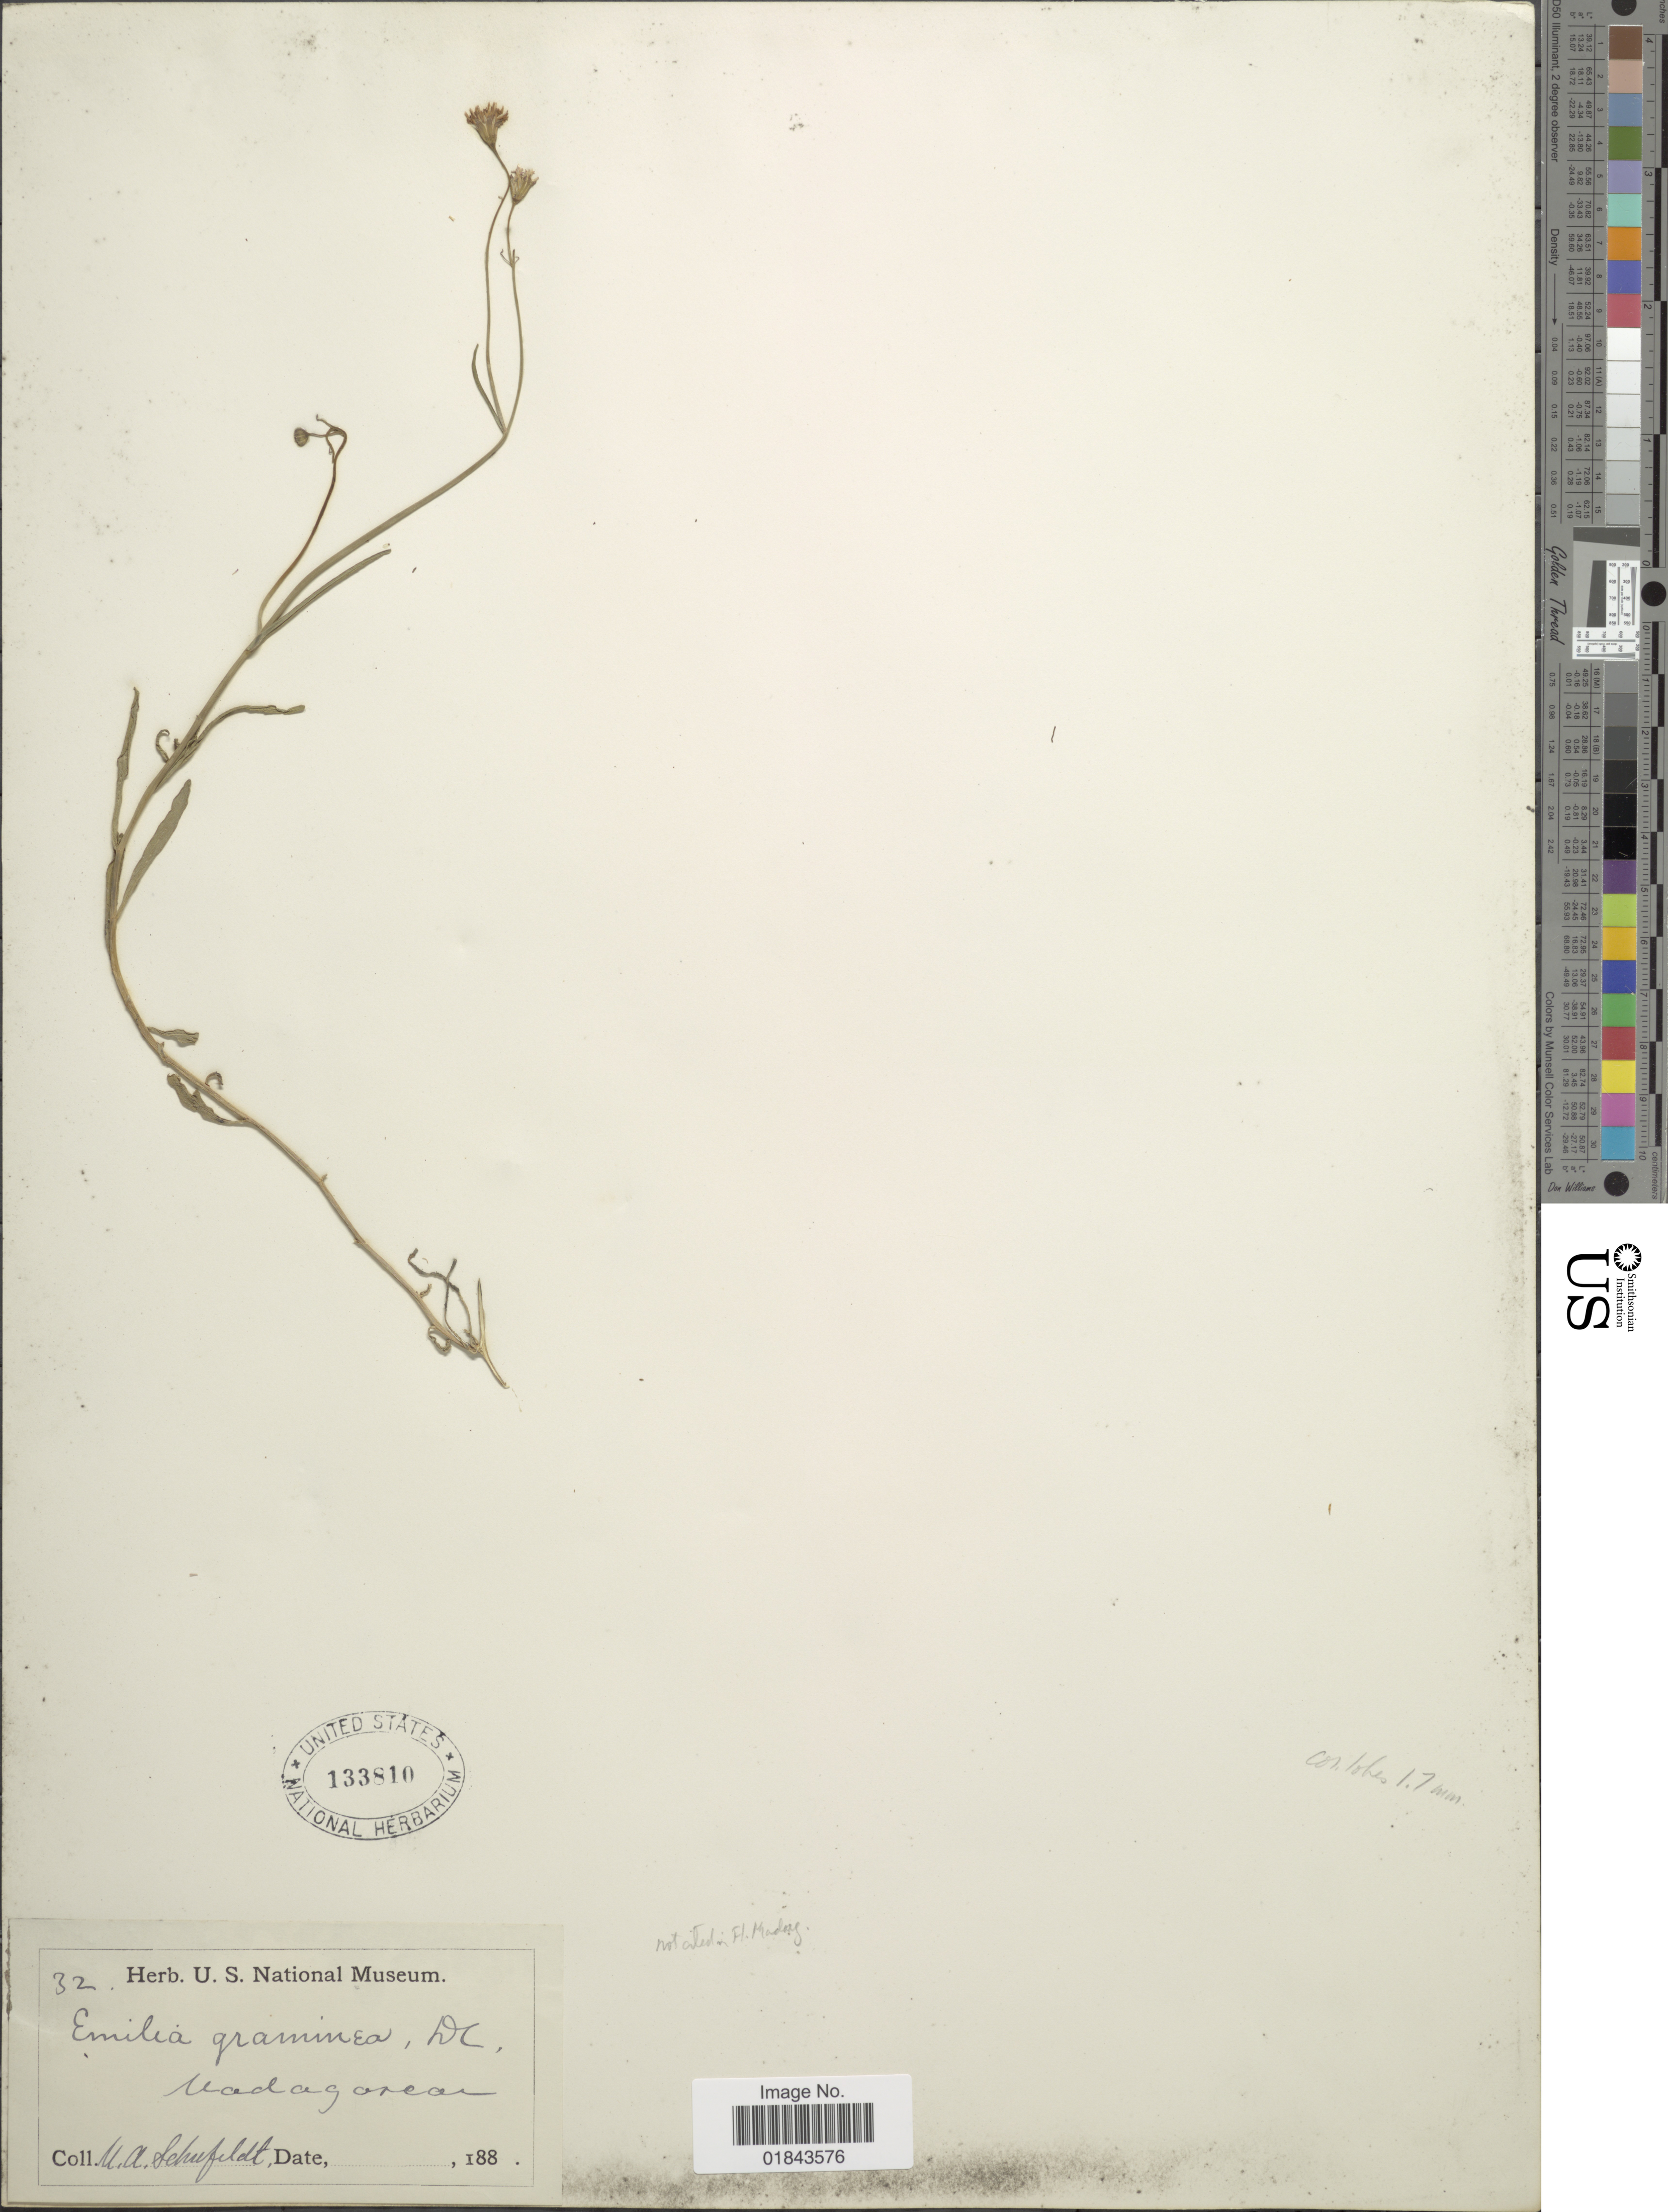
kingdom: Plantae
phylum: Tracheophyta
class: Magnoliopsida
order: Asterales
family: Asteraceae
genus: Emilia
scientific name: Emilia graminea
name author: DC.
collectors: U. Schufeldt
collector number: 32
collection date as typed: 188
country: Madagascar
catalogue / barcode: US 133810